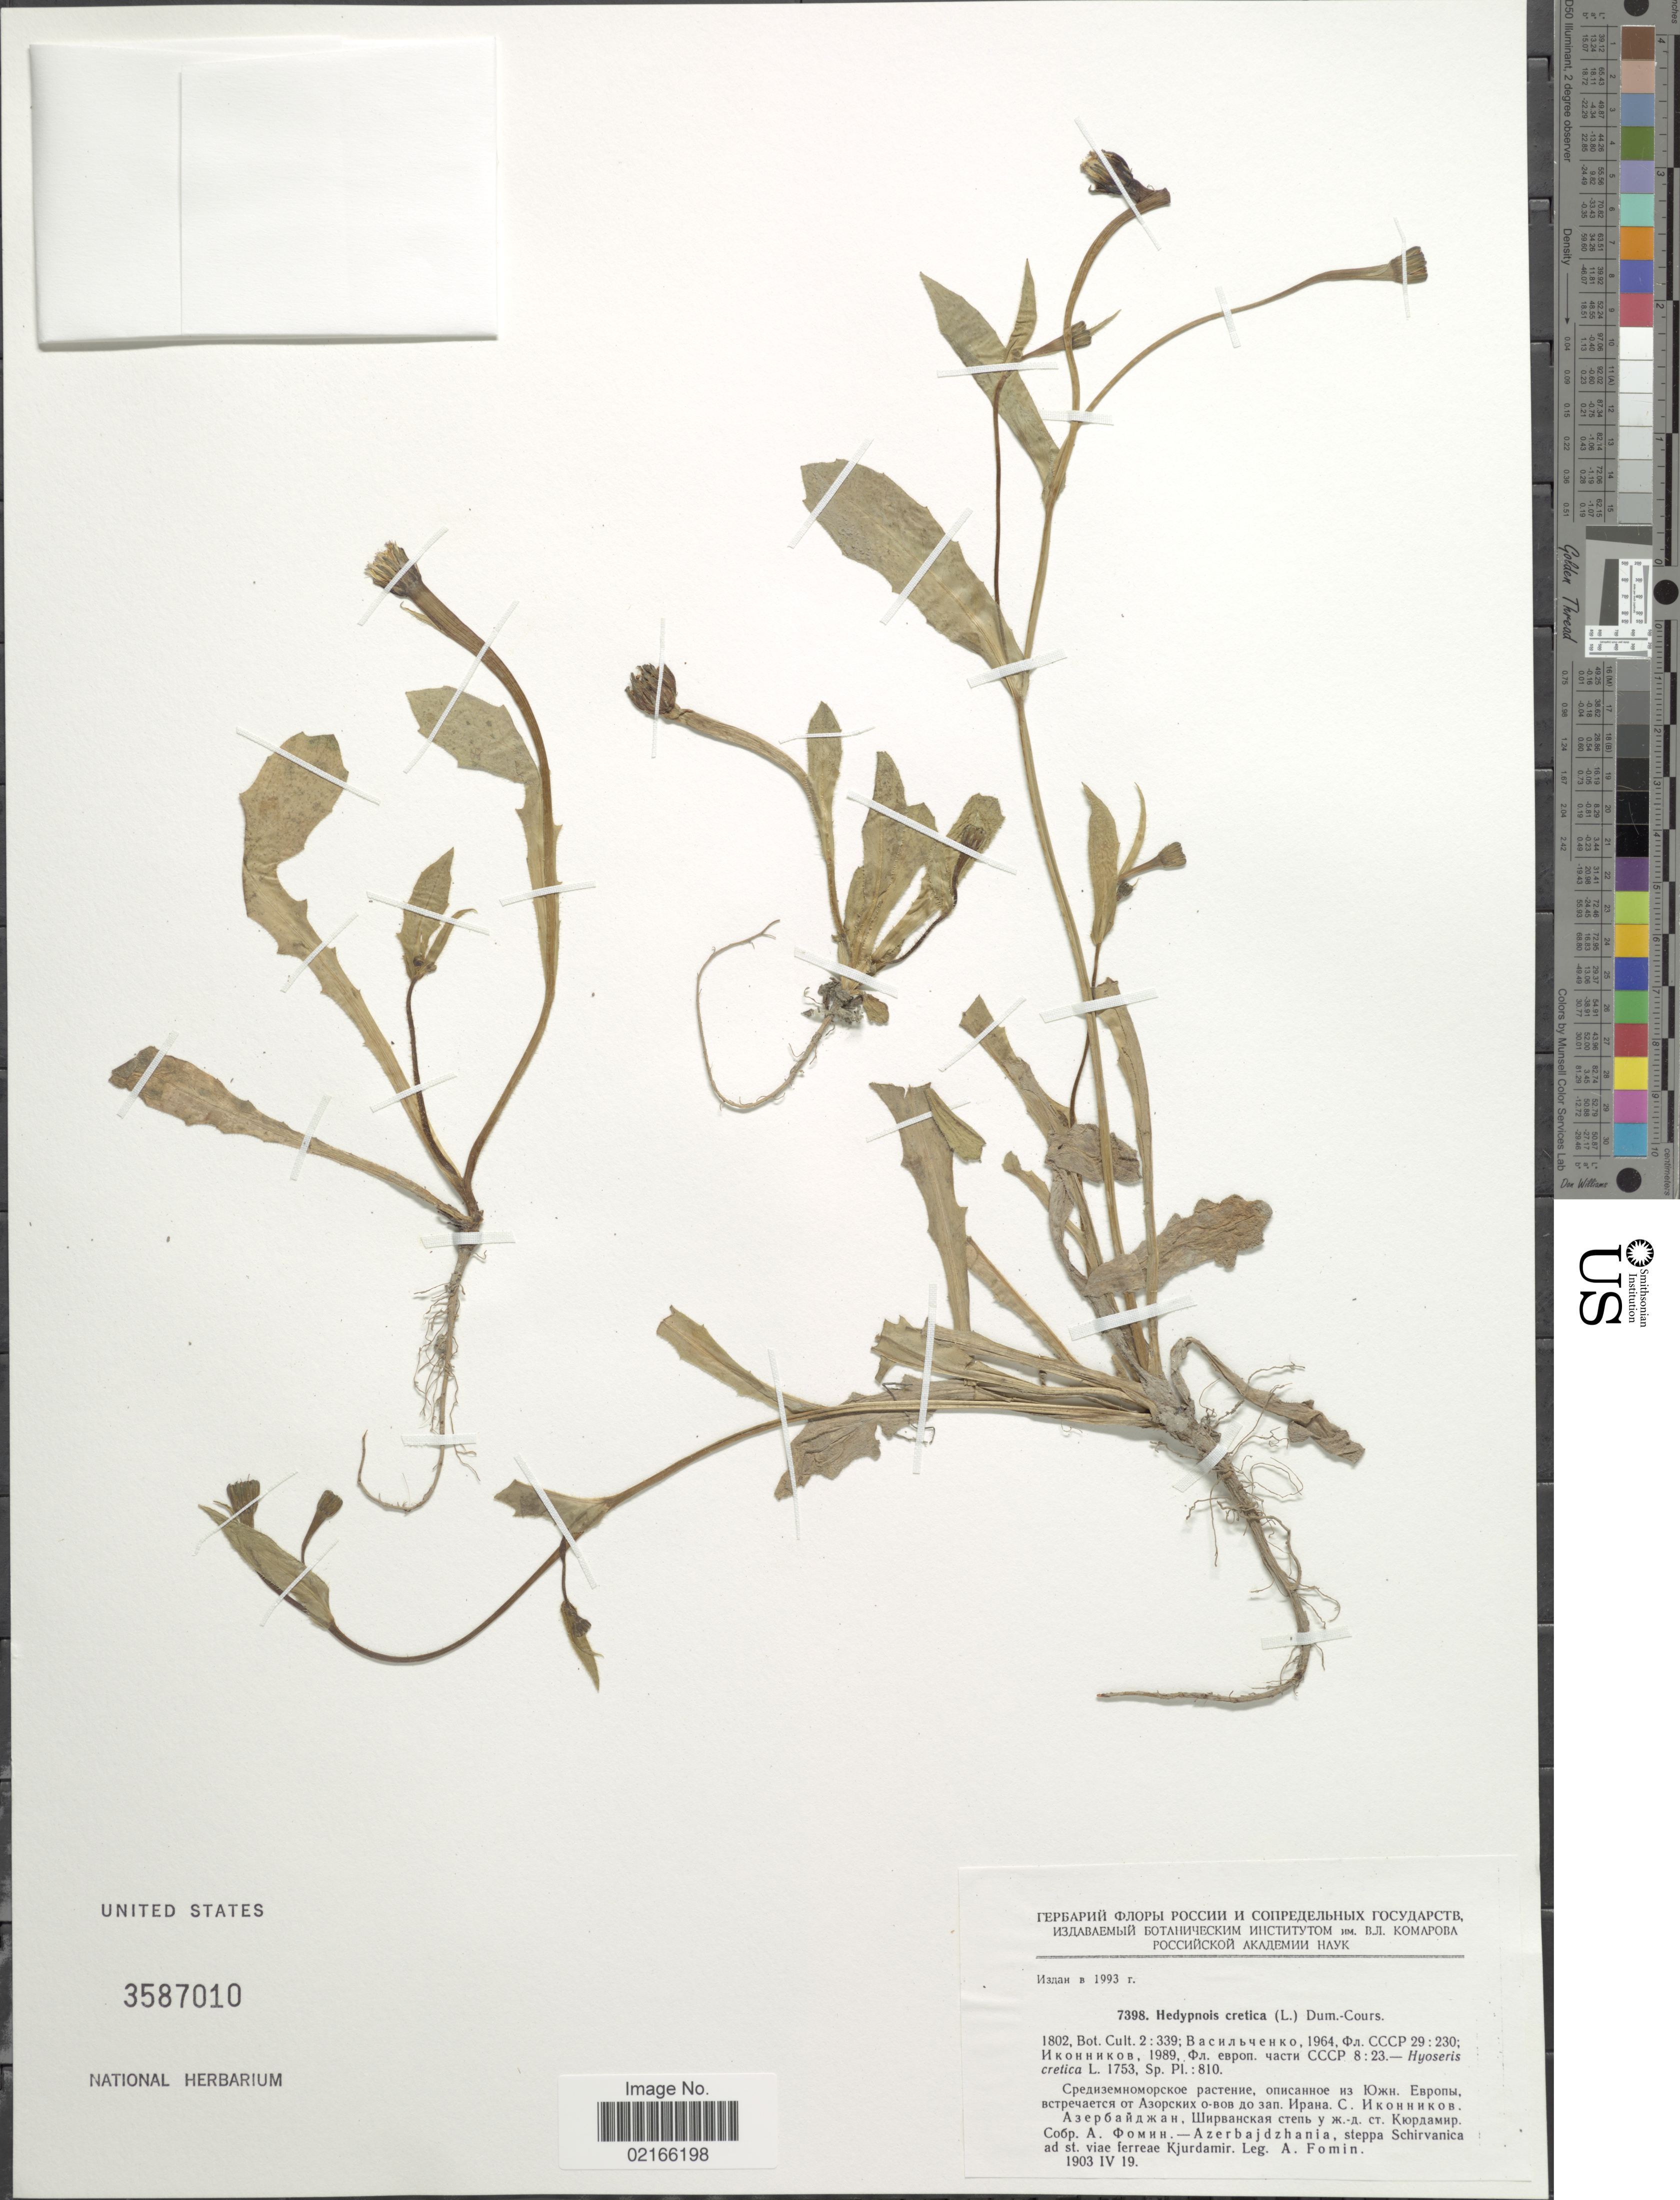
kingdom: Plantae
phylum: Tracheophyta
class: Magnoliopsida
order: Asterales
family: Asteraceae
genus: Hedypnois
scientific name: Hedypnois rhagadioloides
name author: (L.) F.W. Schmidt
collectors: A. V. Fomin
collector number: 7398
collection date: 1903-04-19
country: Azerbaijan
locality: Azerbajdzhania, steppa Schirvanica ad st. viae ferreae Kjurdamir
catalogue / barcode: US 3587010